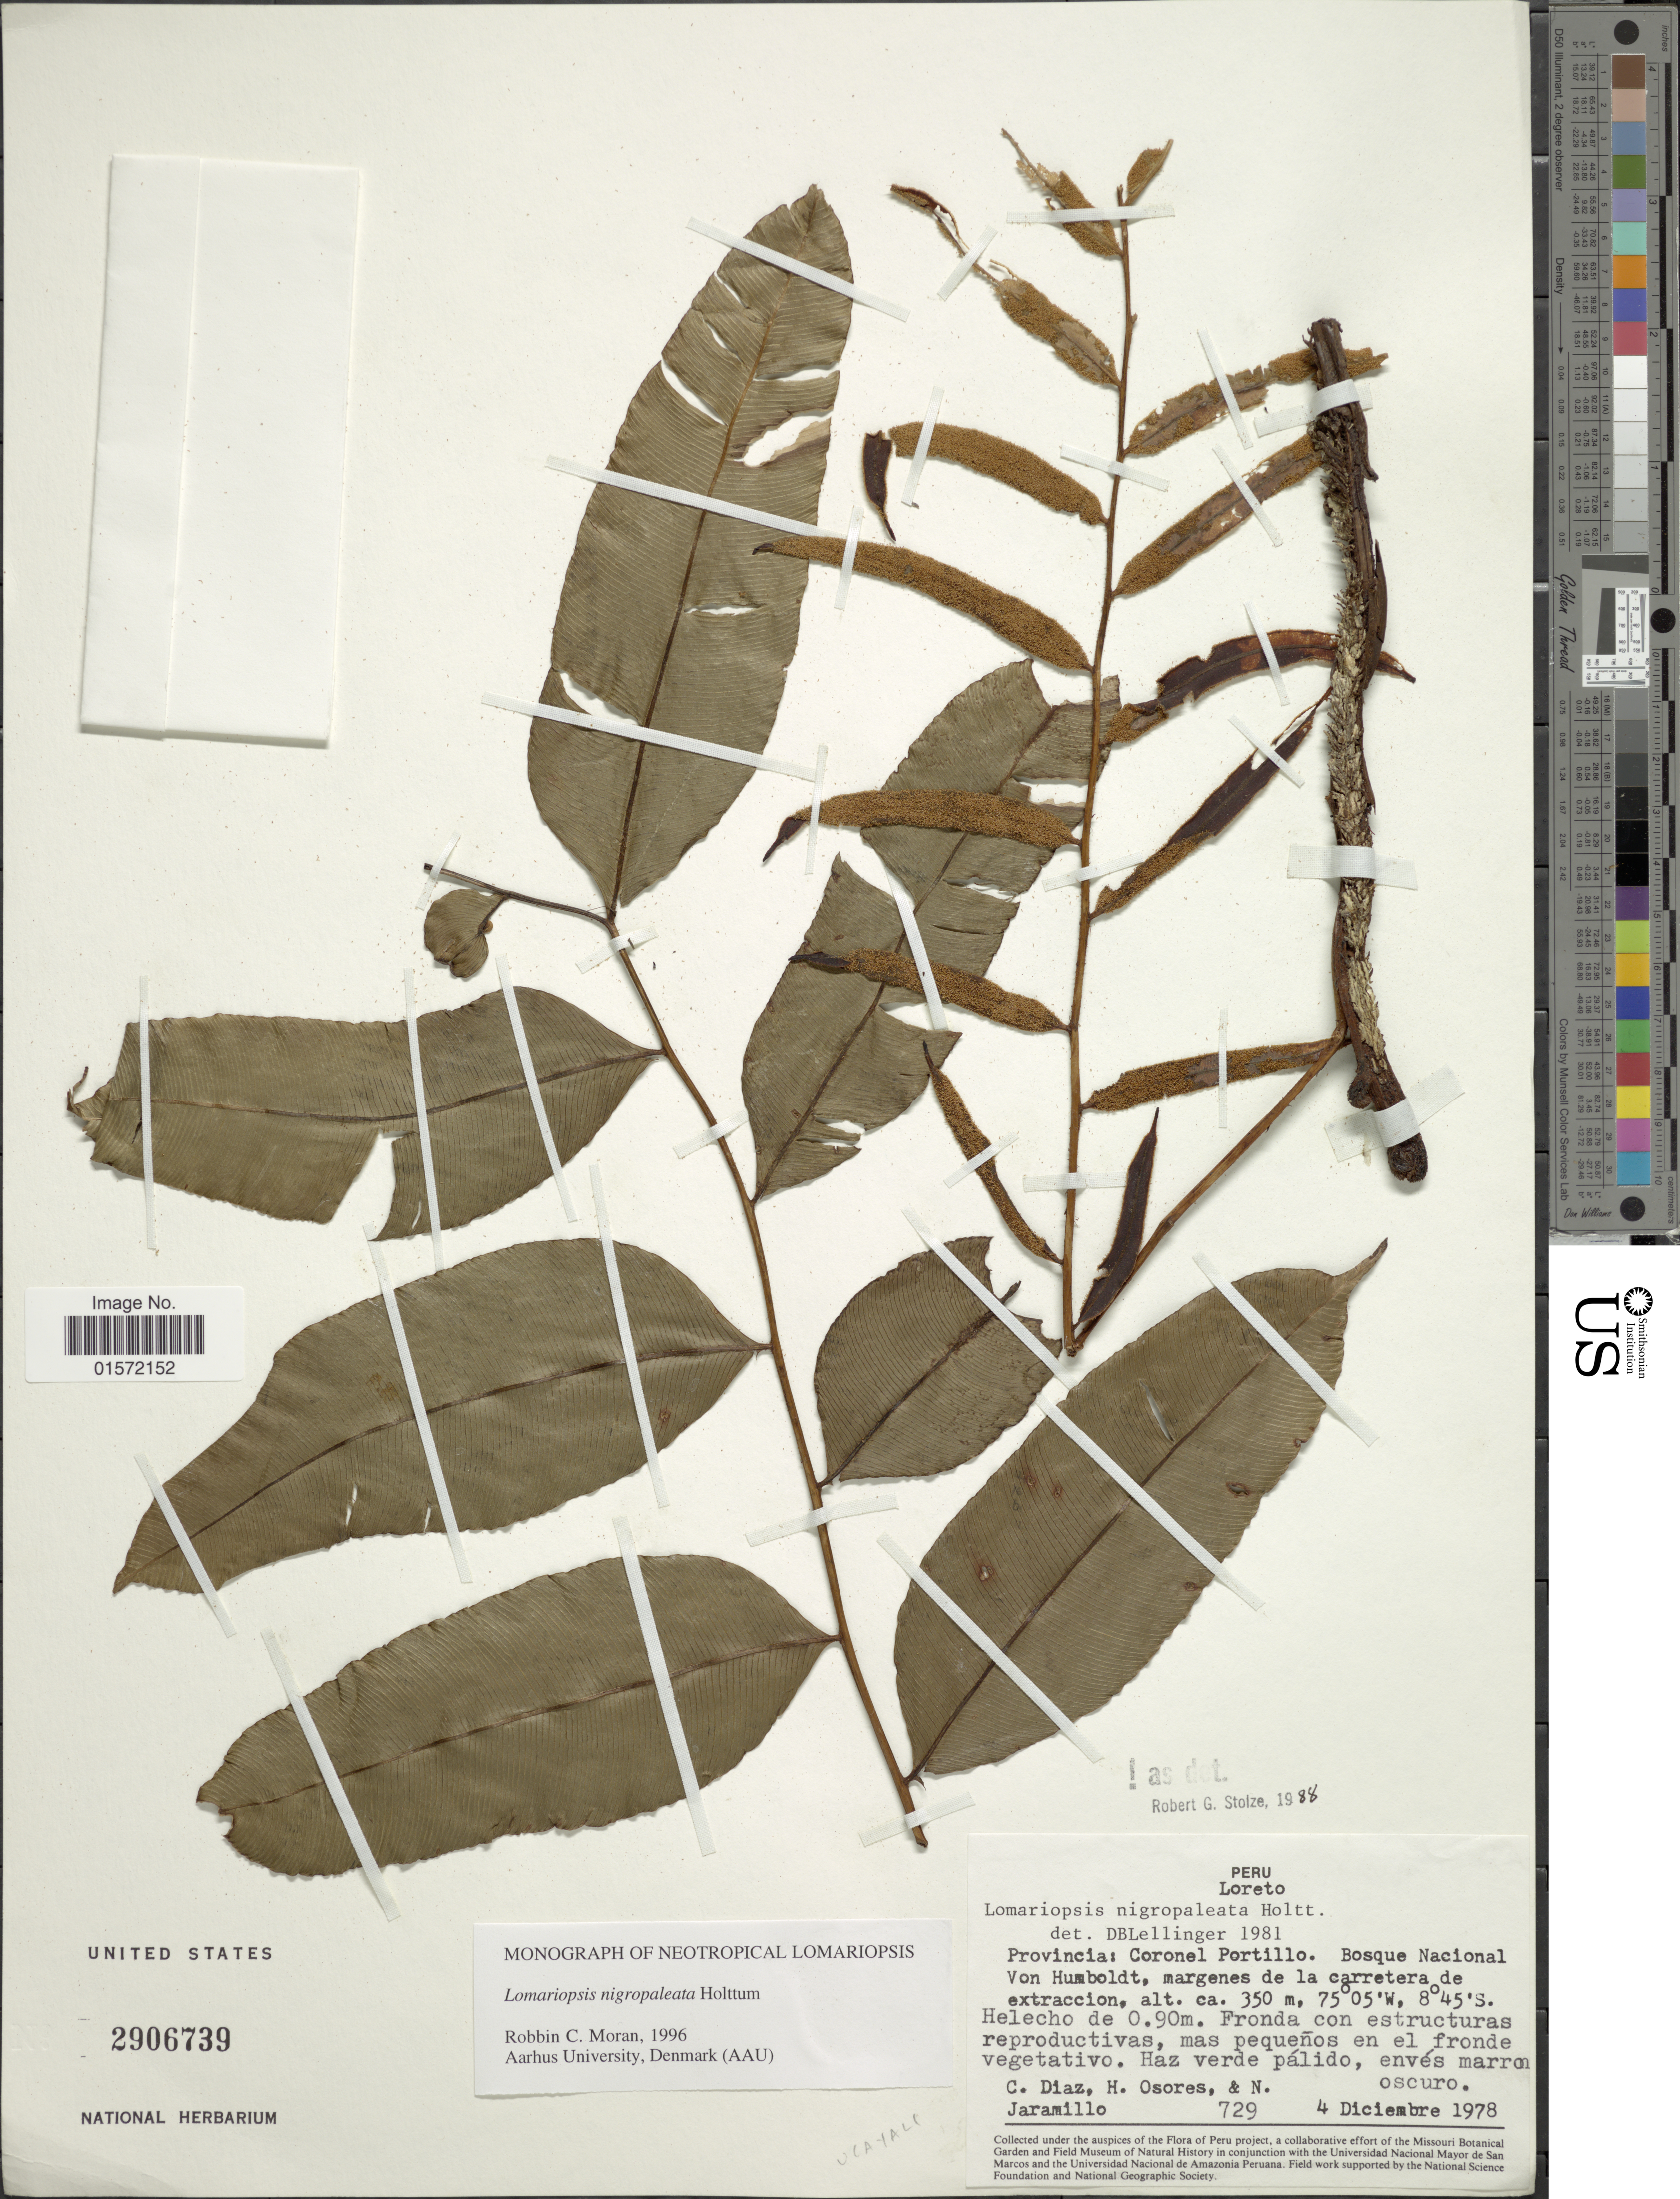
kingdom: Plantae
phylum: Tracheophyta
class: Polypodiopsida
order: Polypodiales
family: Lomariopsidaceae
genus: Lomariopsis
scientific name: Lomariopsis nigropaleata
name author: Holttum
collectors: C. Díaz, H. Osores & N. Jaramillo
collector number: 729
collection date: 1978-12-04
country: Peru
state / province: Loreto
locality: Provincia: Coronel Portillo. Bosque Nacional Von Humboldt, margenes de la carretera de extraccion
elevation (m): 350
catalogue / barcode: US 2906739